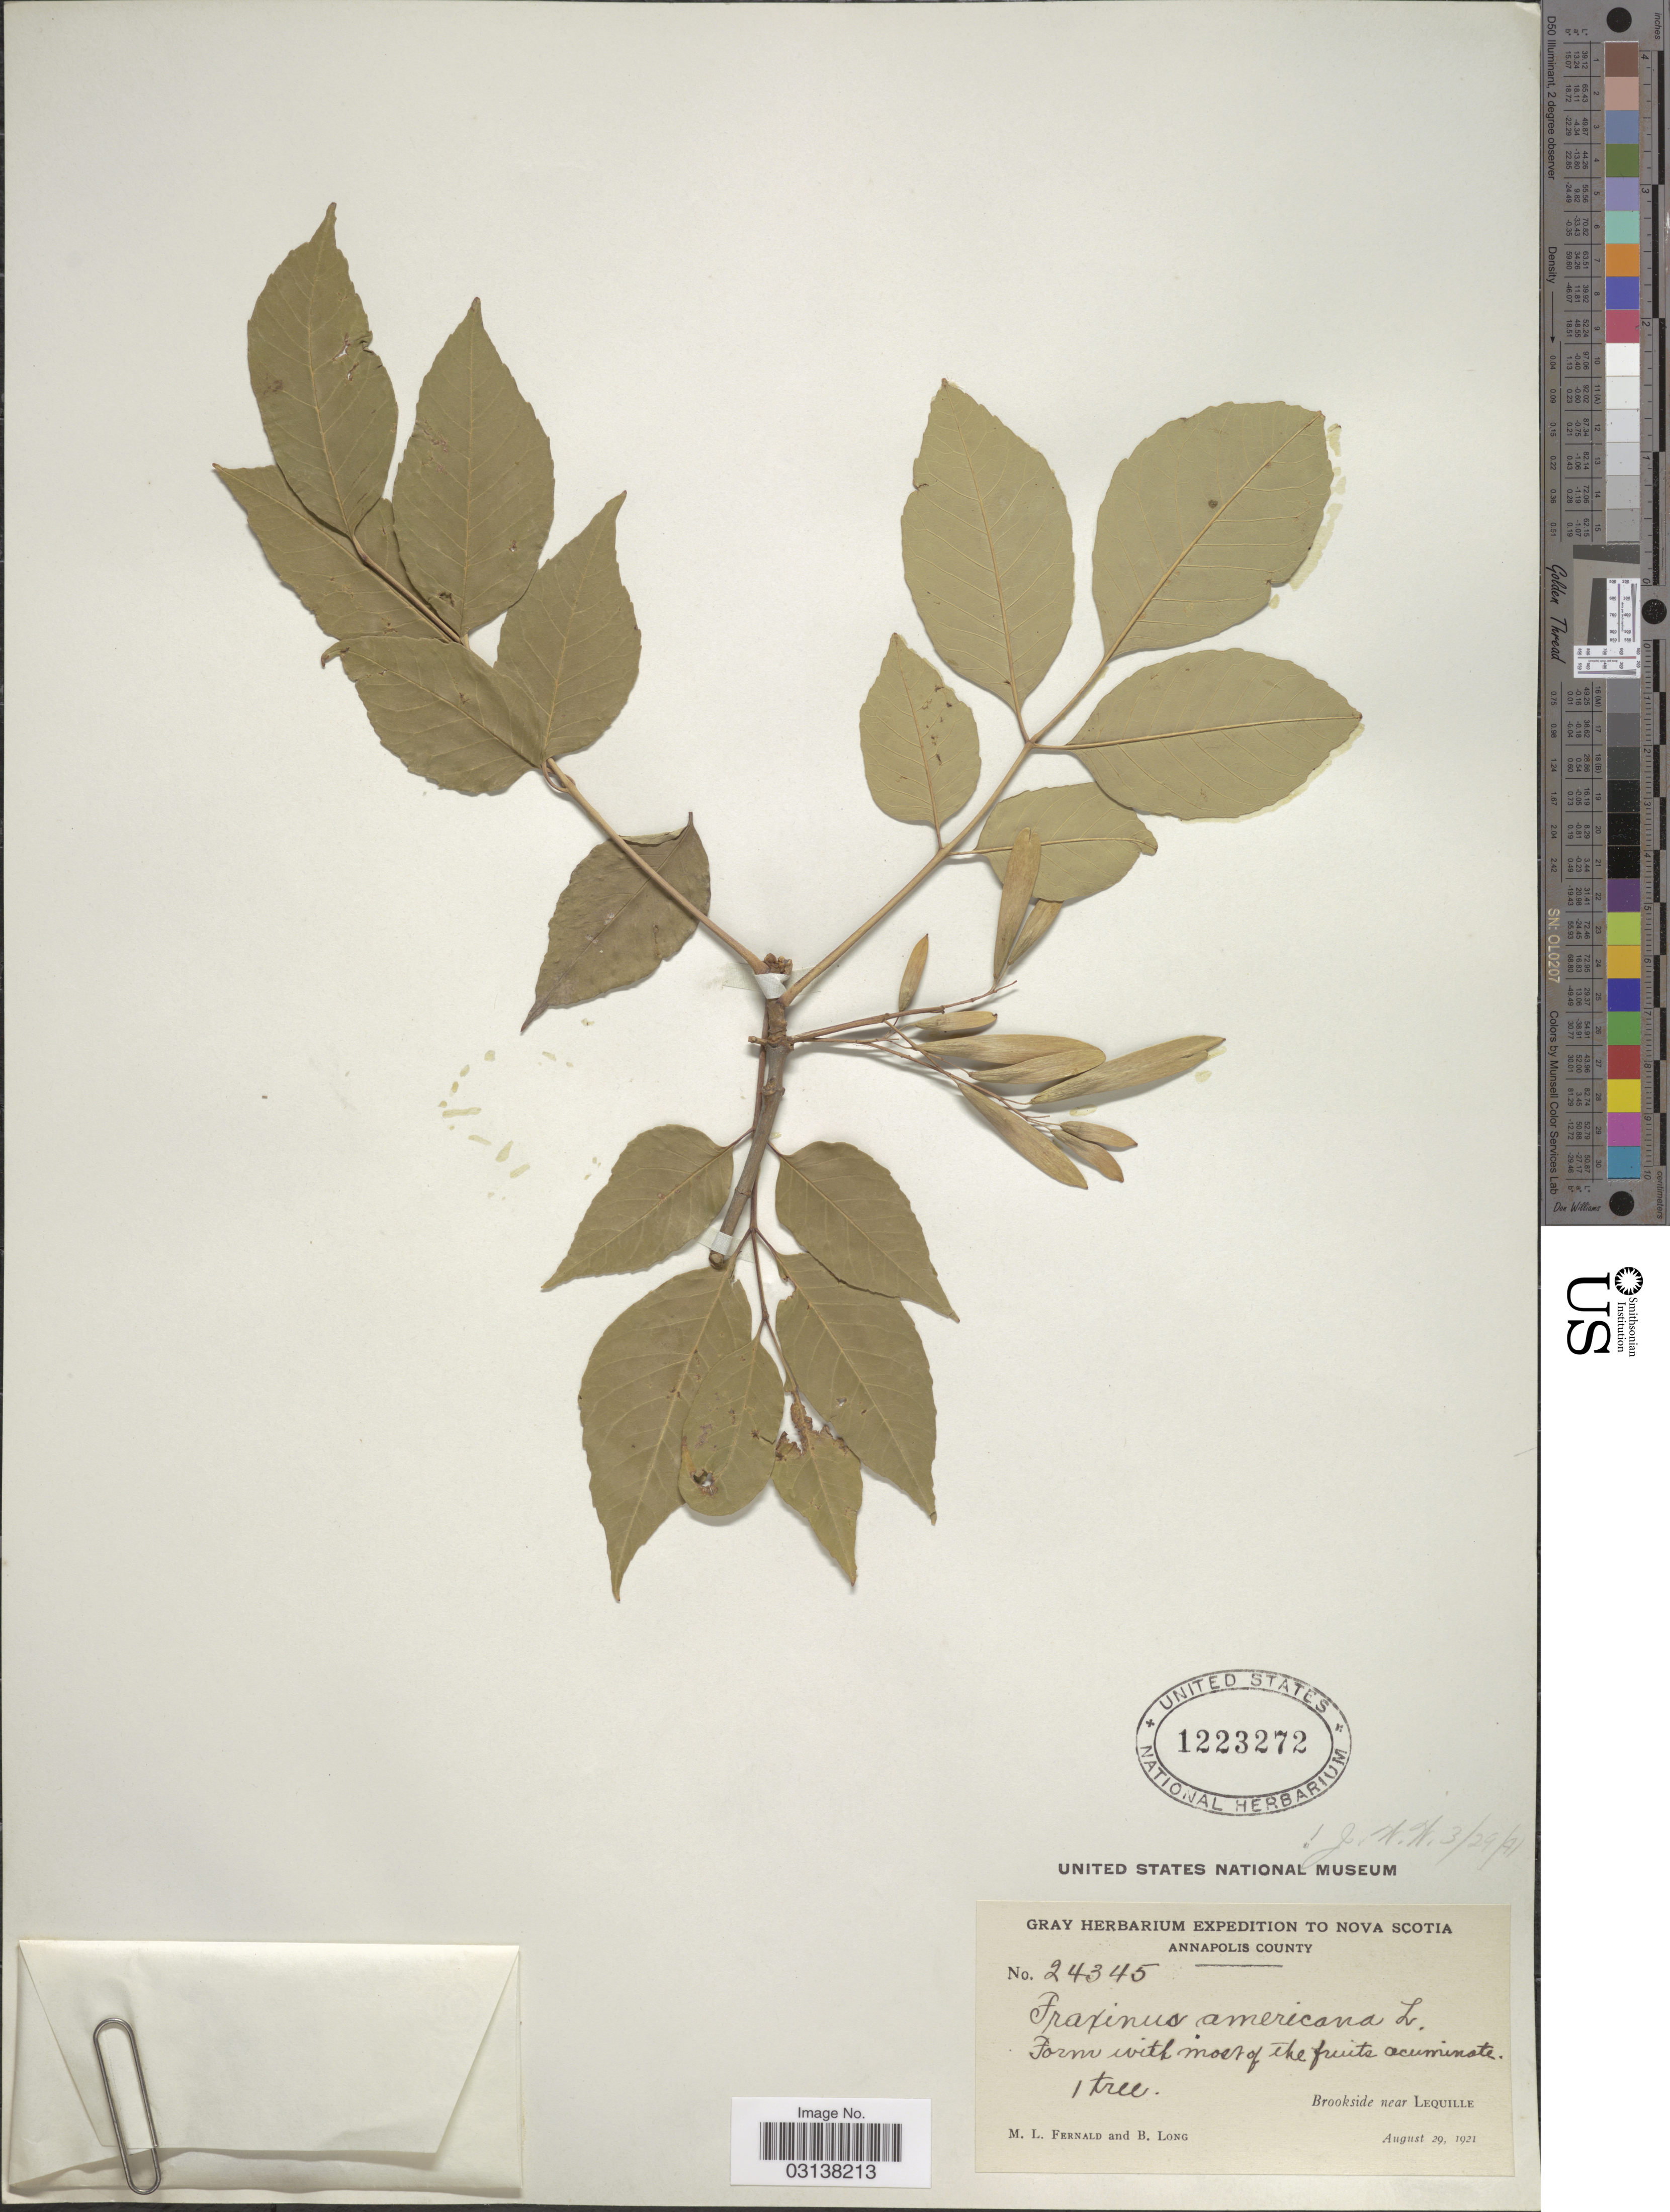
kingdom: Plantae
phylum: Tracheophyta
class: Magnoliopsida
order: Lamiales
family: Oleaceae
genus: Fraxinus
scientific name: Fraxinus americana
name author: L.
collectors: M. L. Fernald & B. Long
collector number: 24345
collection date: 1921-08-29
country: Canada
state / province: Nova Scotia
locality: Annapolis County. Brookside near Lequille.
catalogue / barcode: US 1223272